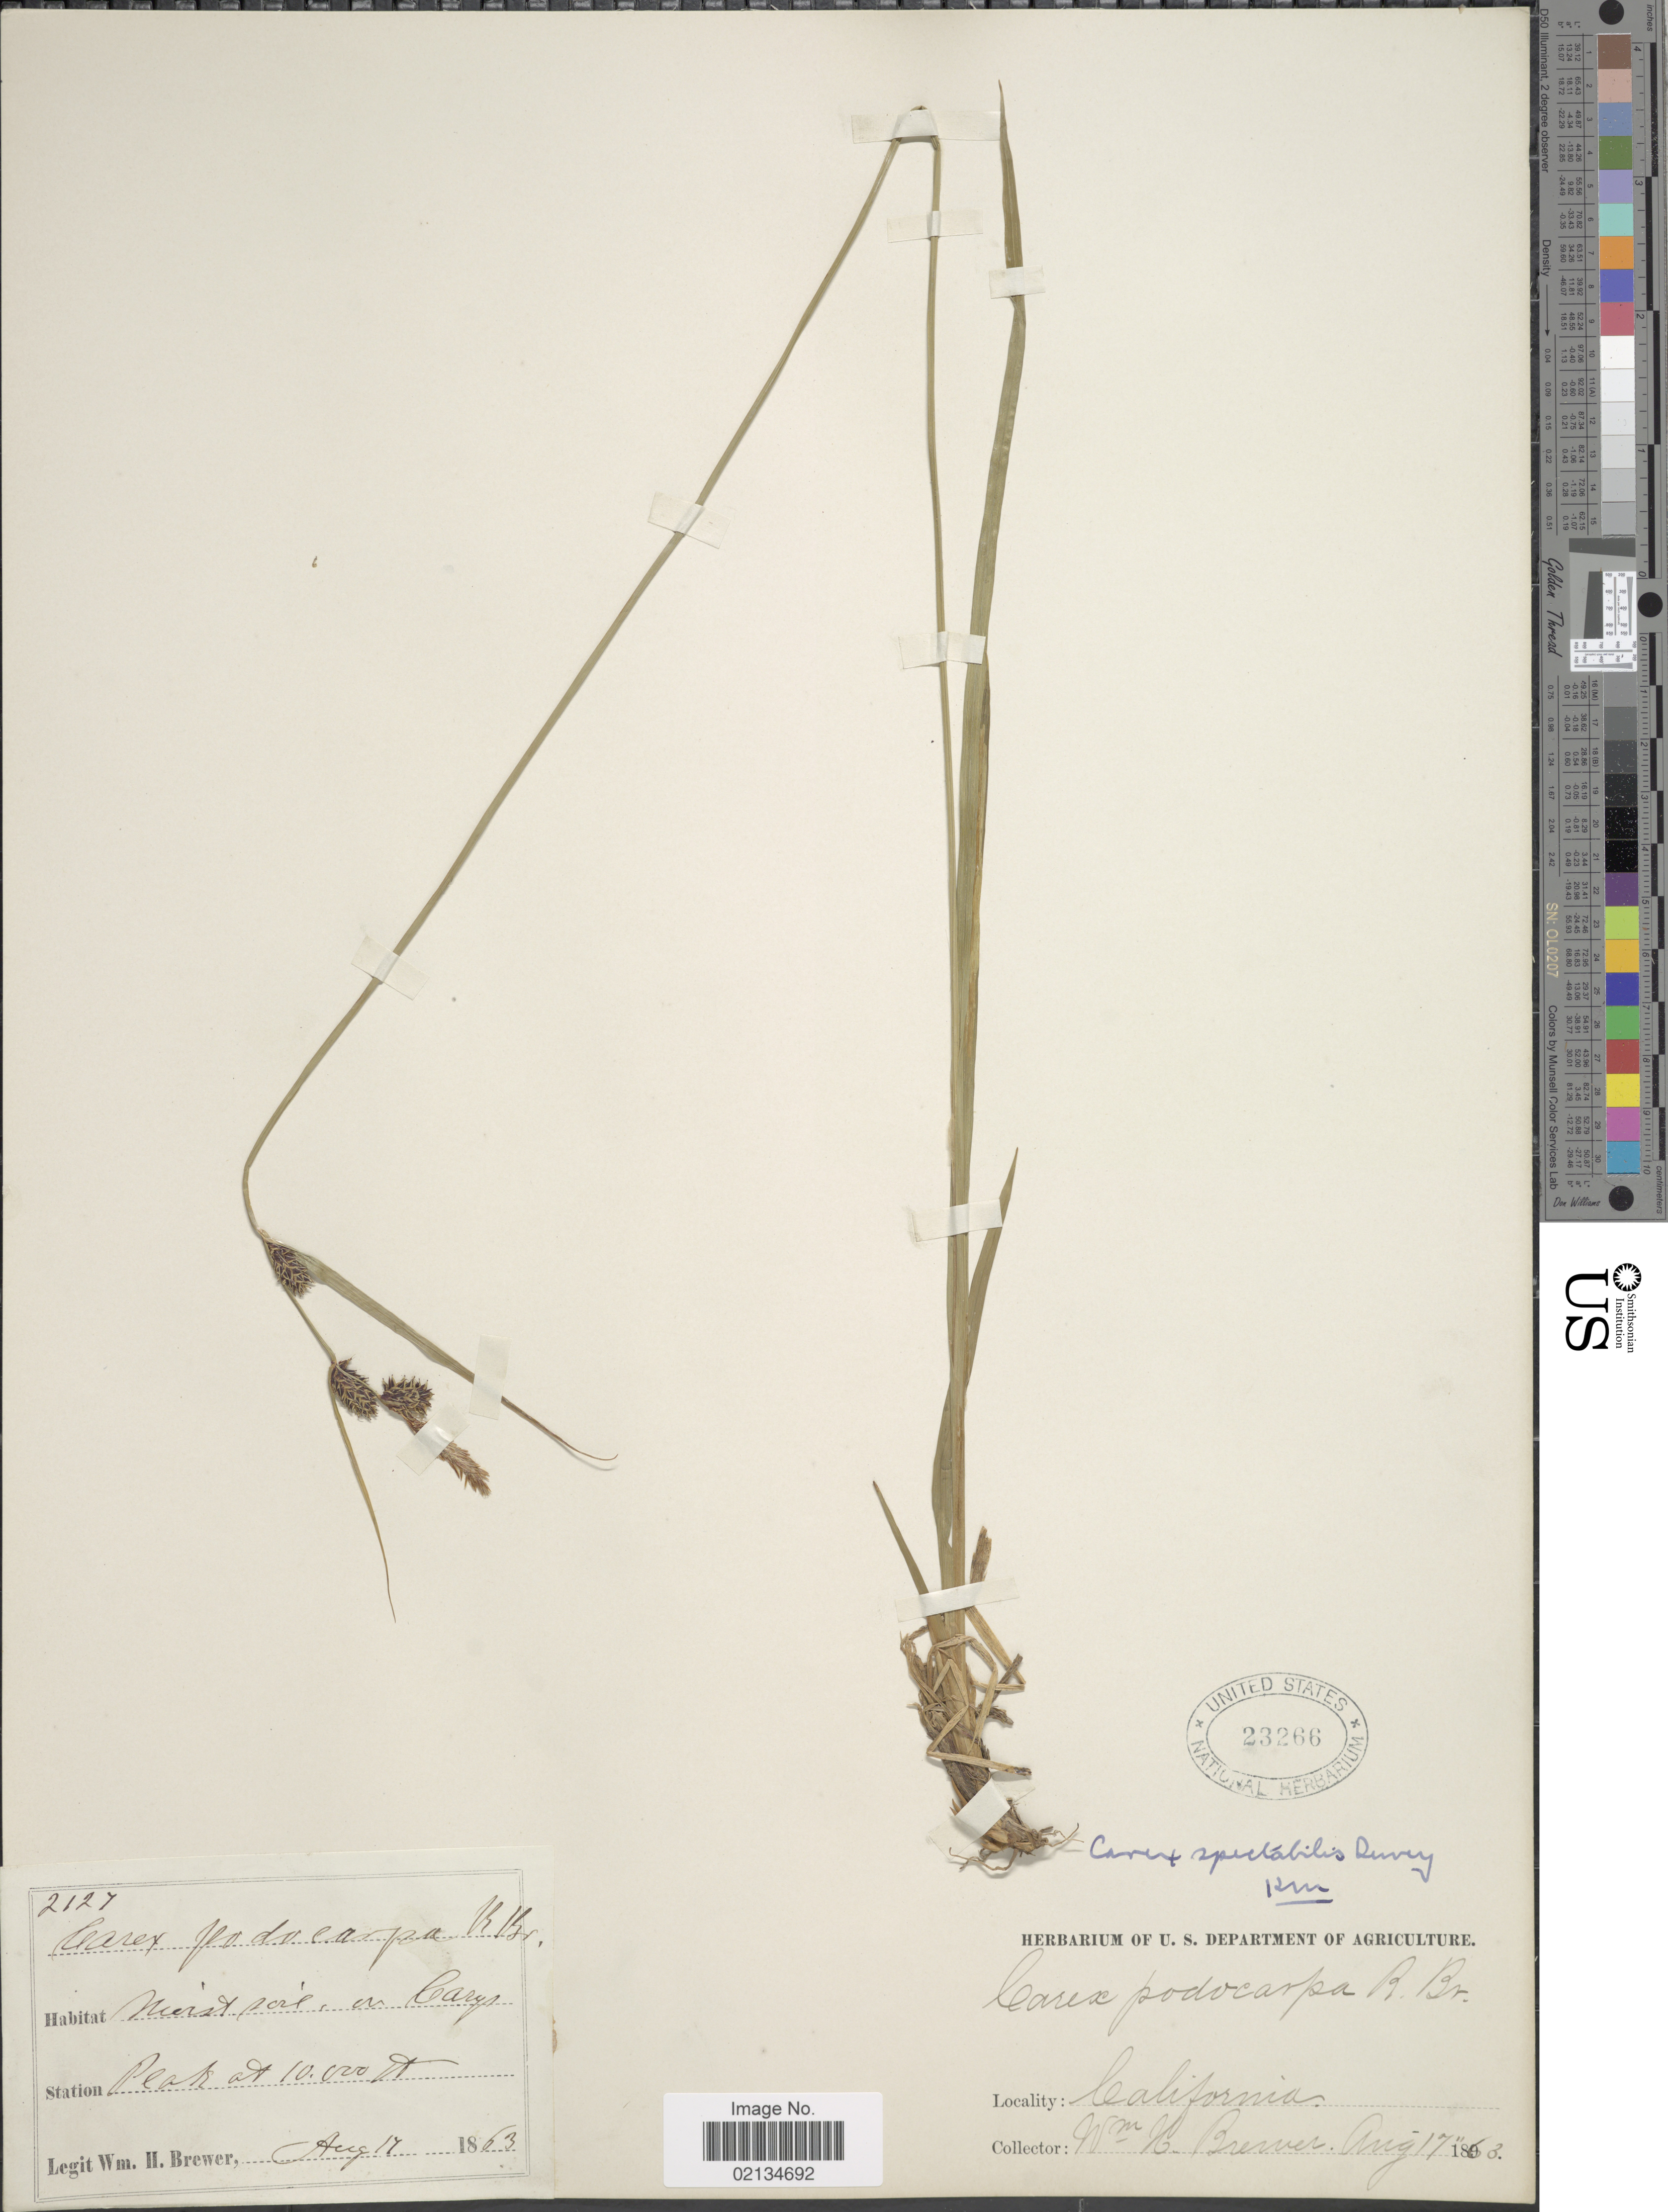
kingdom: Plantae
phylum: Tracheophyta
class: Liliopsida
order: Poales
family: Cyperaceae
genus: Carex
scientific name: Carex spectabilis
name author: Dewey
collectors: W. H. Brewer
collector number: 2127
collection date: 1863-08-17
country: United States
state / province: California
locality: Moist soil on Carys Peak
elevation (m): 3048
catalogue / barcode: US 23266